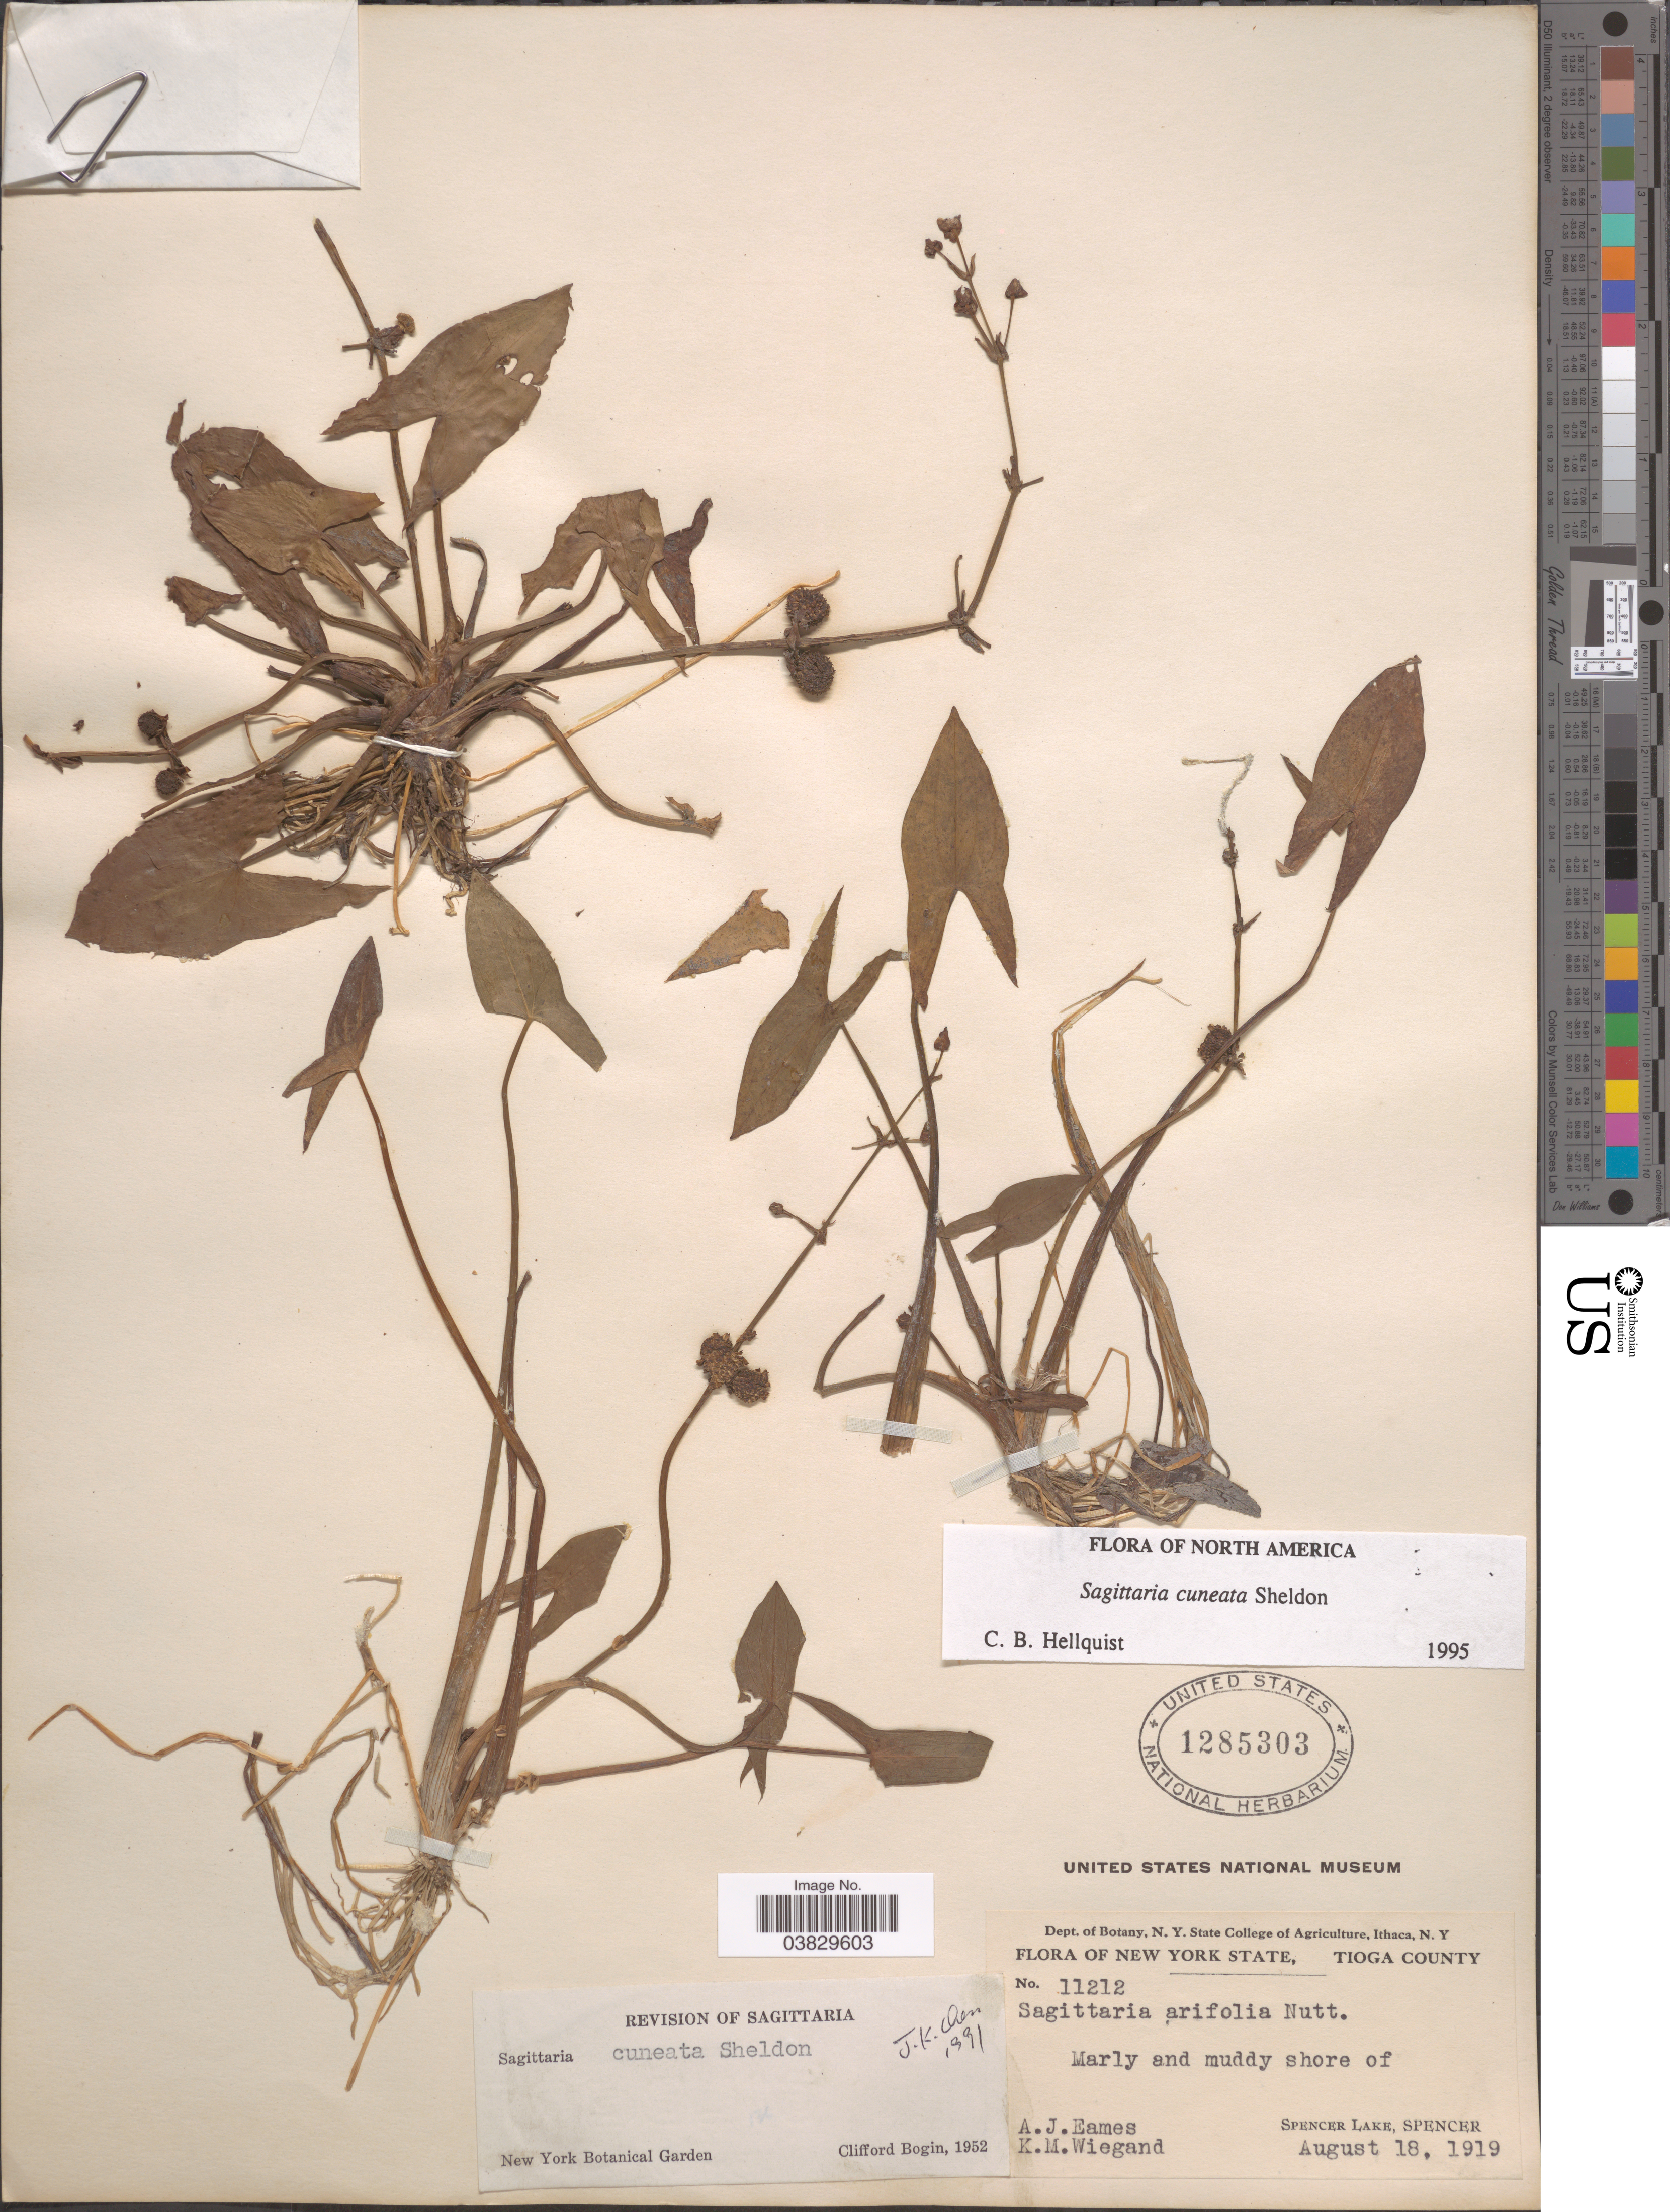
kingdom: Plantae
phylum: Tracheophyta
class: Liliopsida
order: Alismatales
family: Alismataceae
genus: Sagittaria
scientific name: Sagittaria cuneata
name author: E. Sheld.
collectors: A. J. Eames & K. M. Wiegand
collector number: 11212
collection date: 1919-08-18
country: United States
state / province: New York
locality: Tioga County. Marly and muddy shore of Spencer Lake, Spencer.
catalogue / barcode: US 1285303